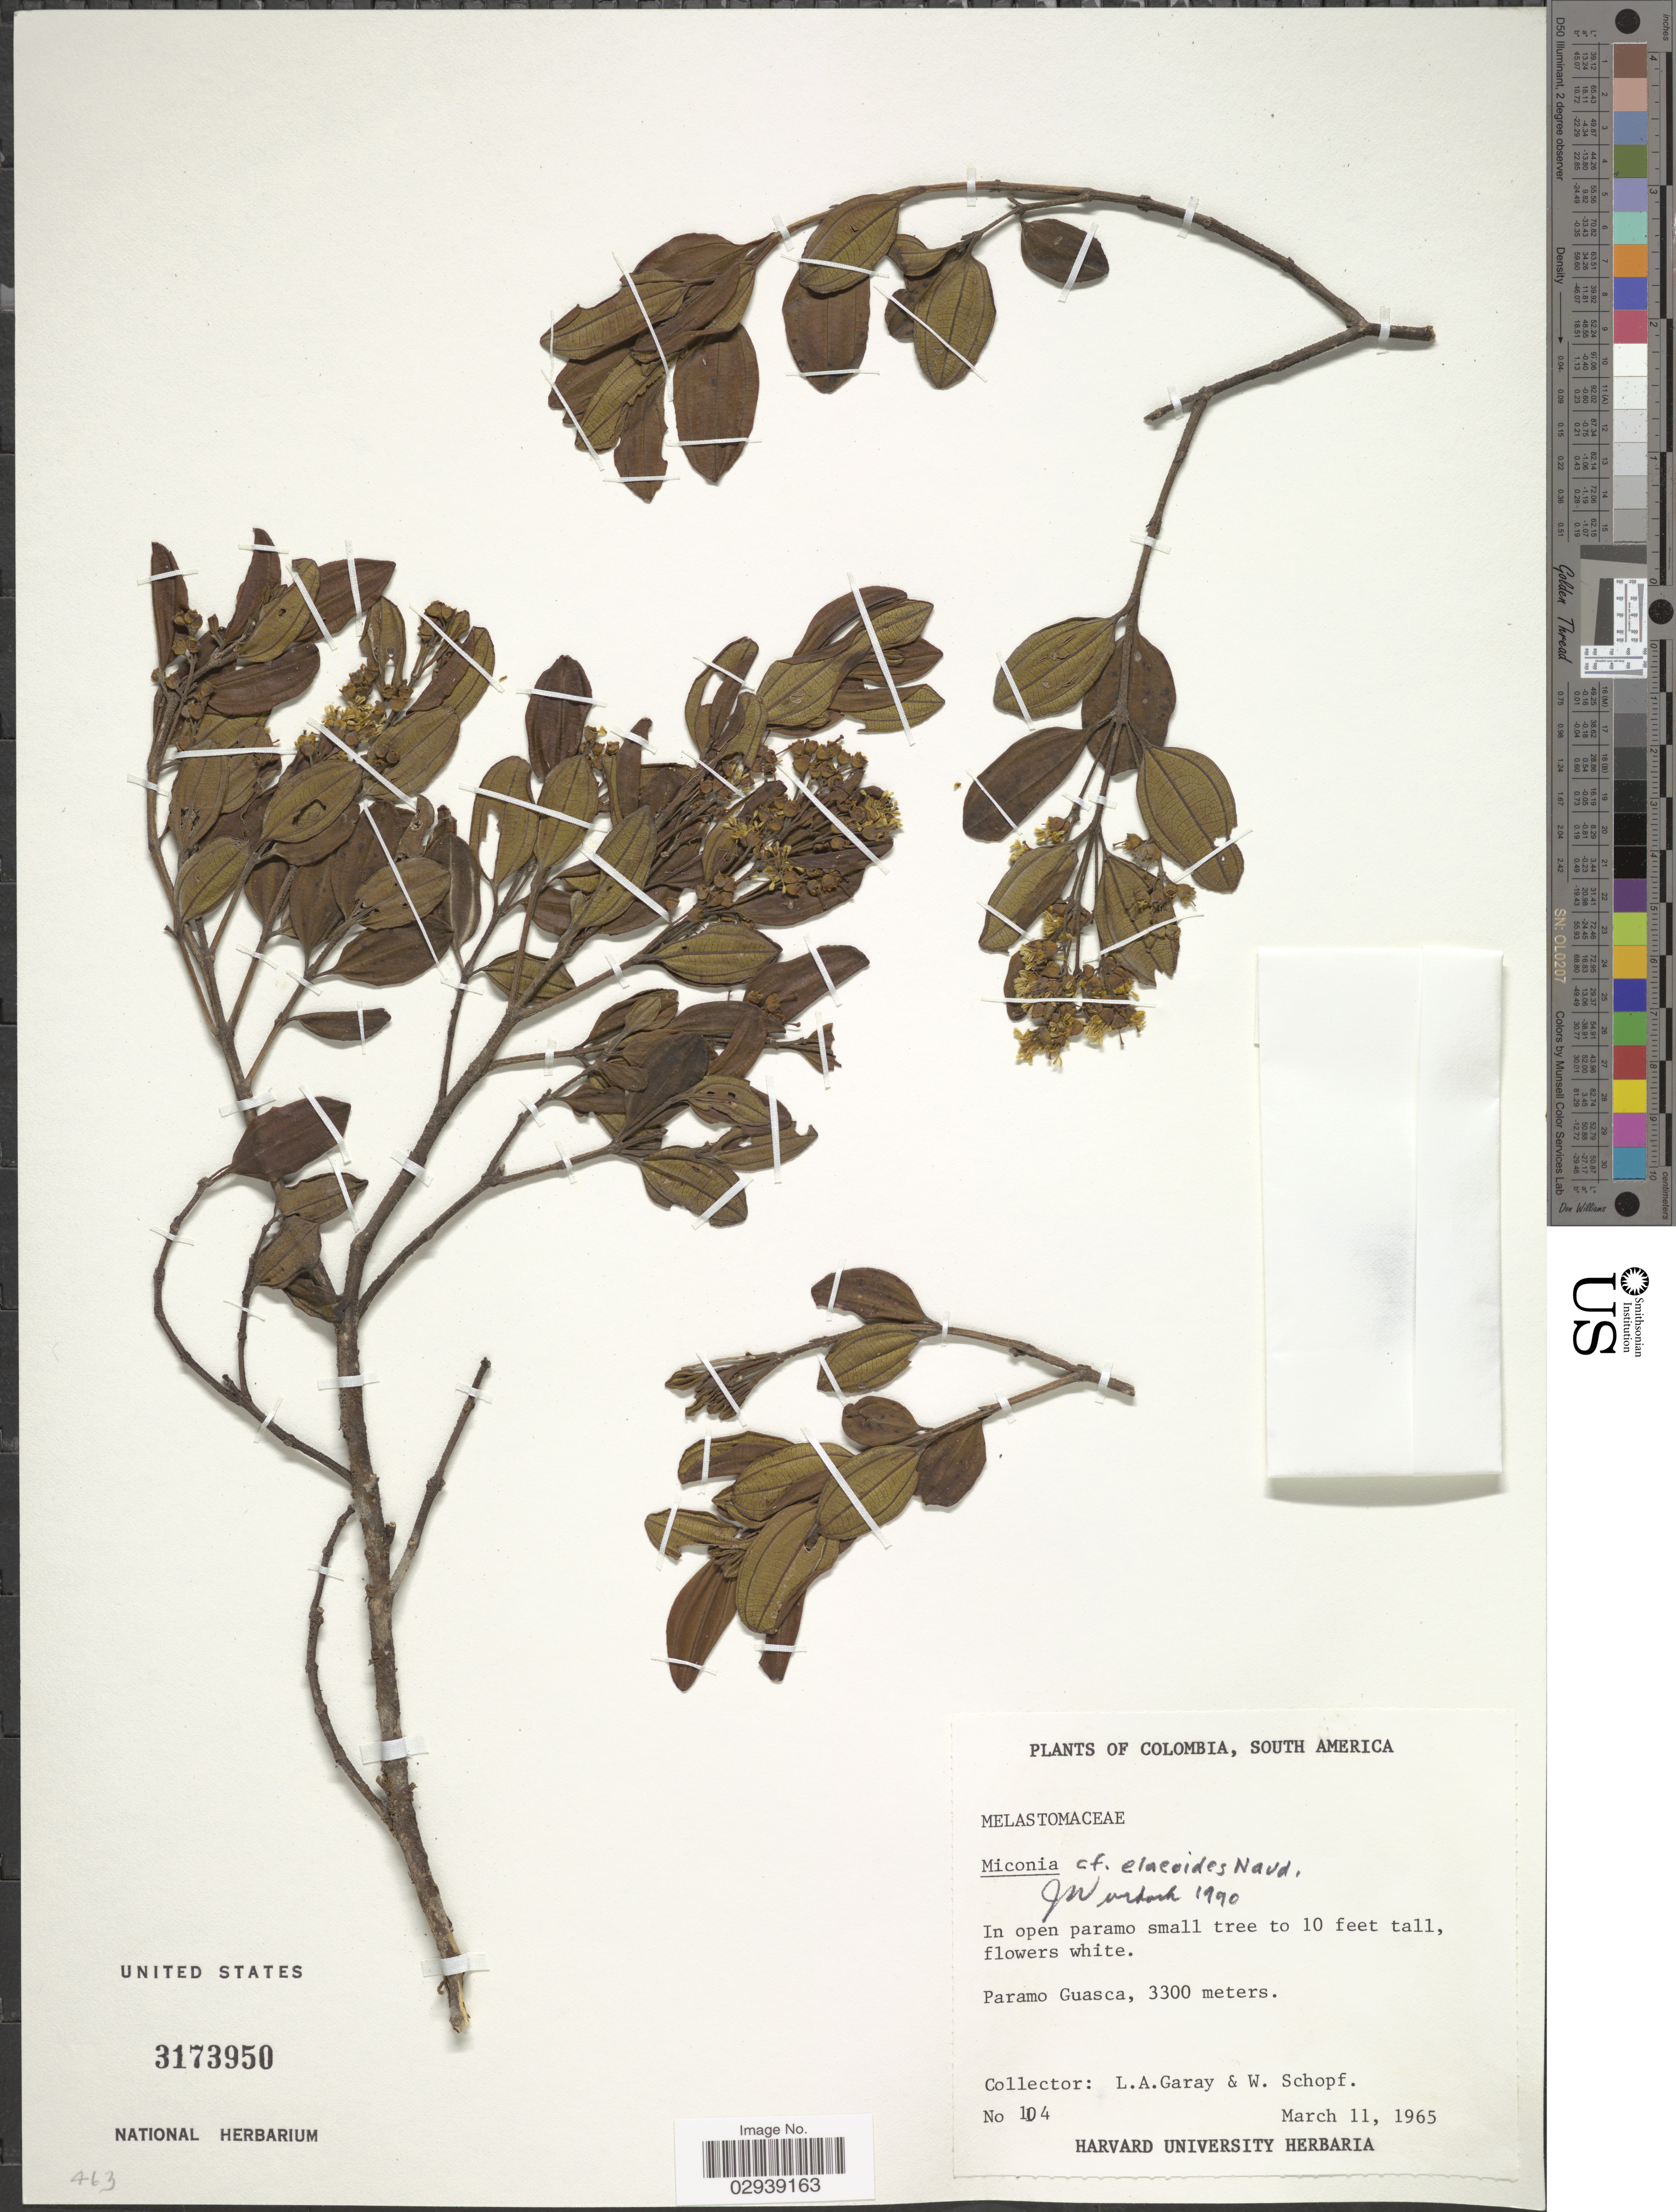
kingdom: Plantae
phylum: Tracheophyta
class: Magnoliopsida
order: Myrtales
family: Melastomataceae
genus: Miconia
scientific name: Miconia elaeoides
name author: Naudin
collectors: L. Garay & W. Schopf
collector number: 104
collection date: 1965-03-11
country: Colombia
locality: Paramo Guasca.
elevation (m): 3300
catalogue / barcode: US 3173950